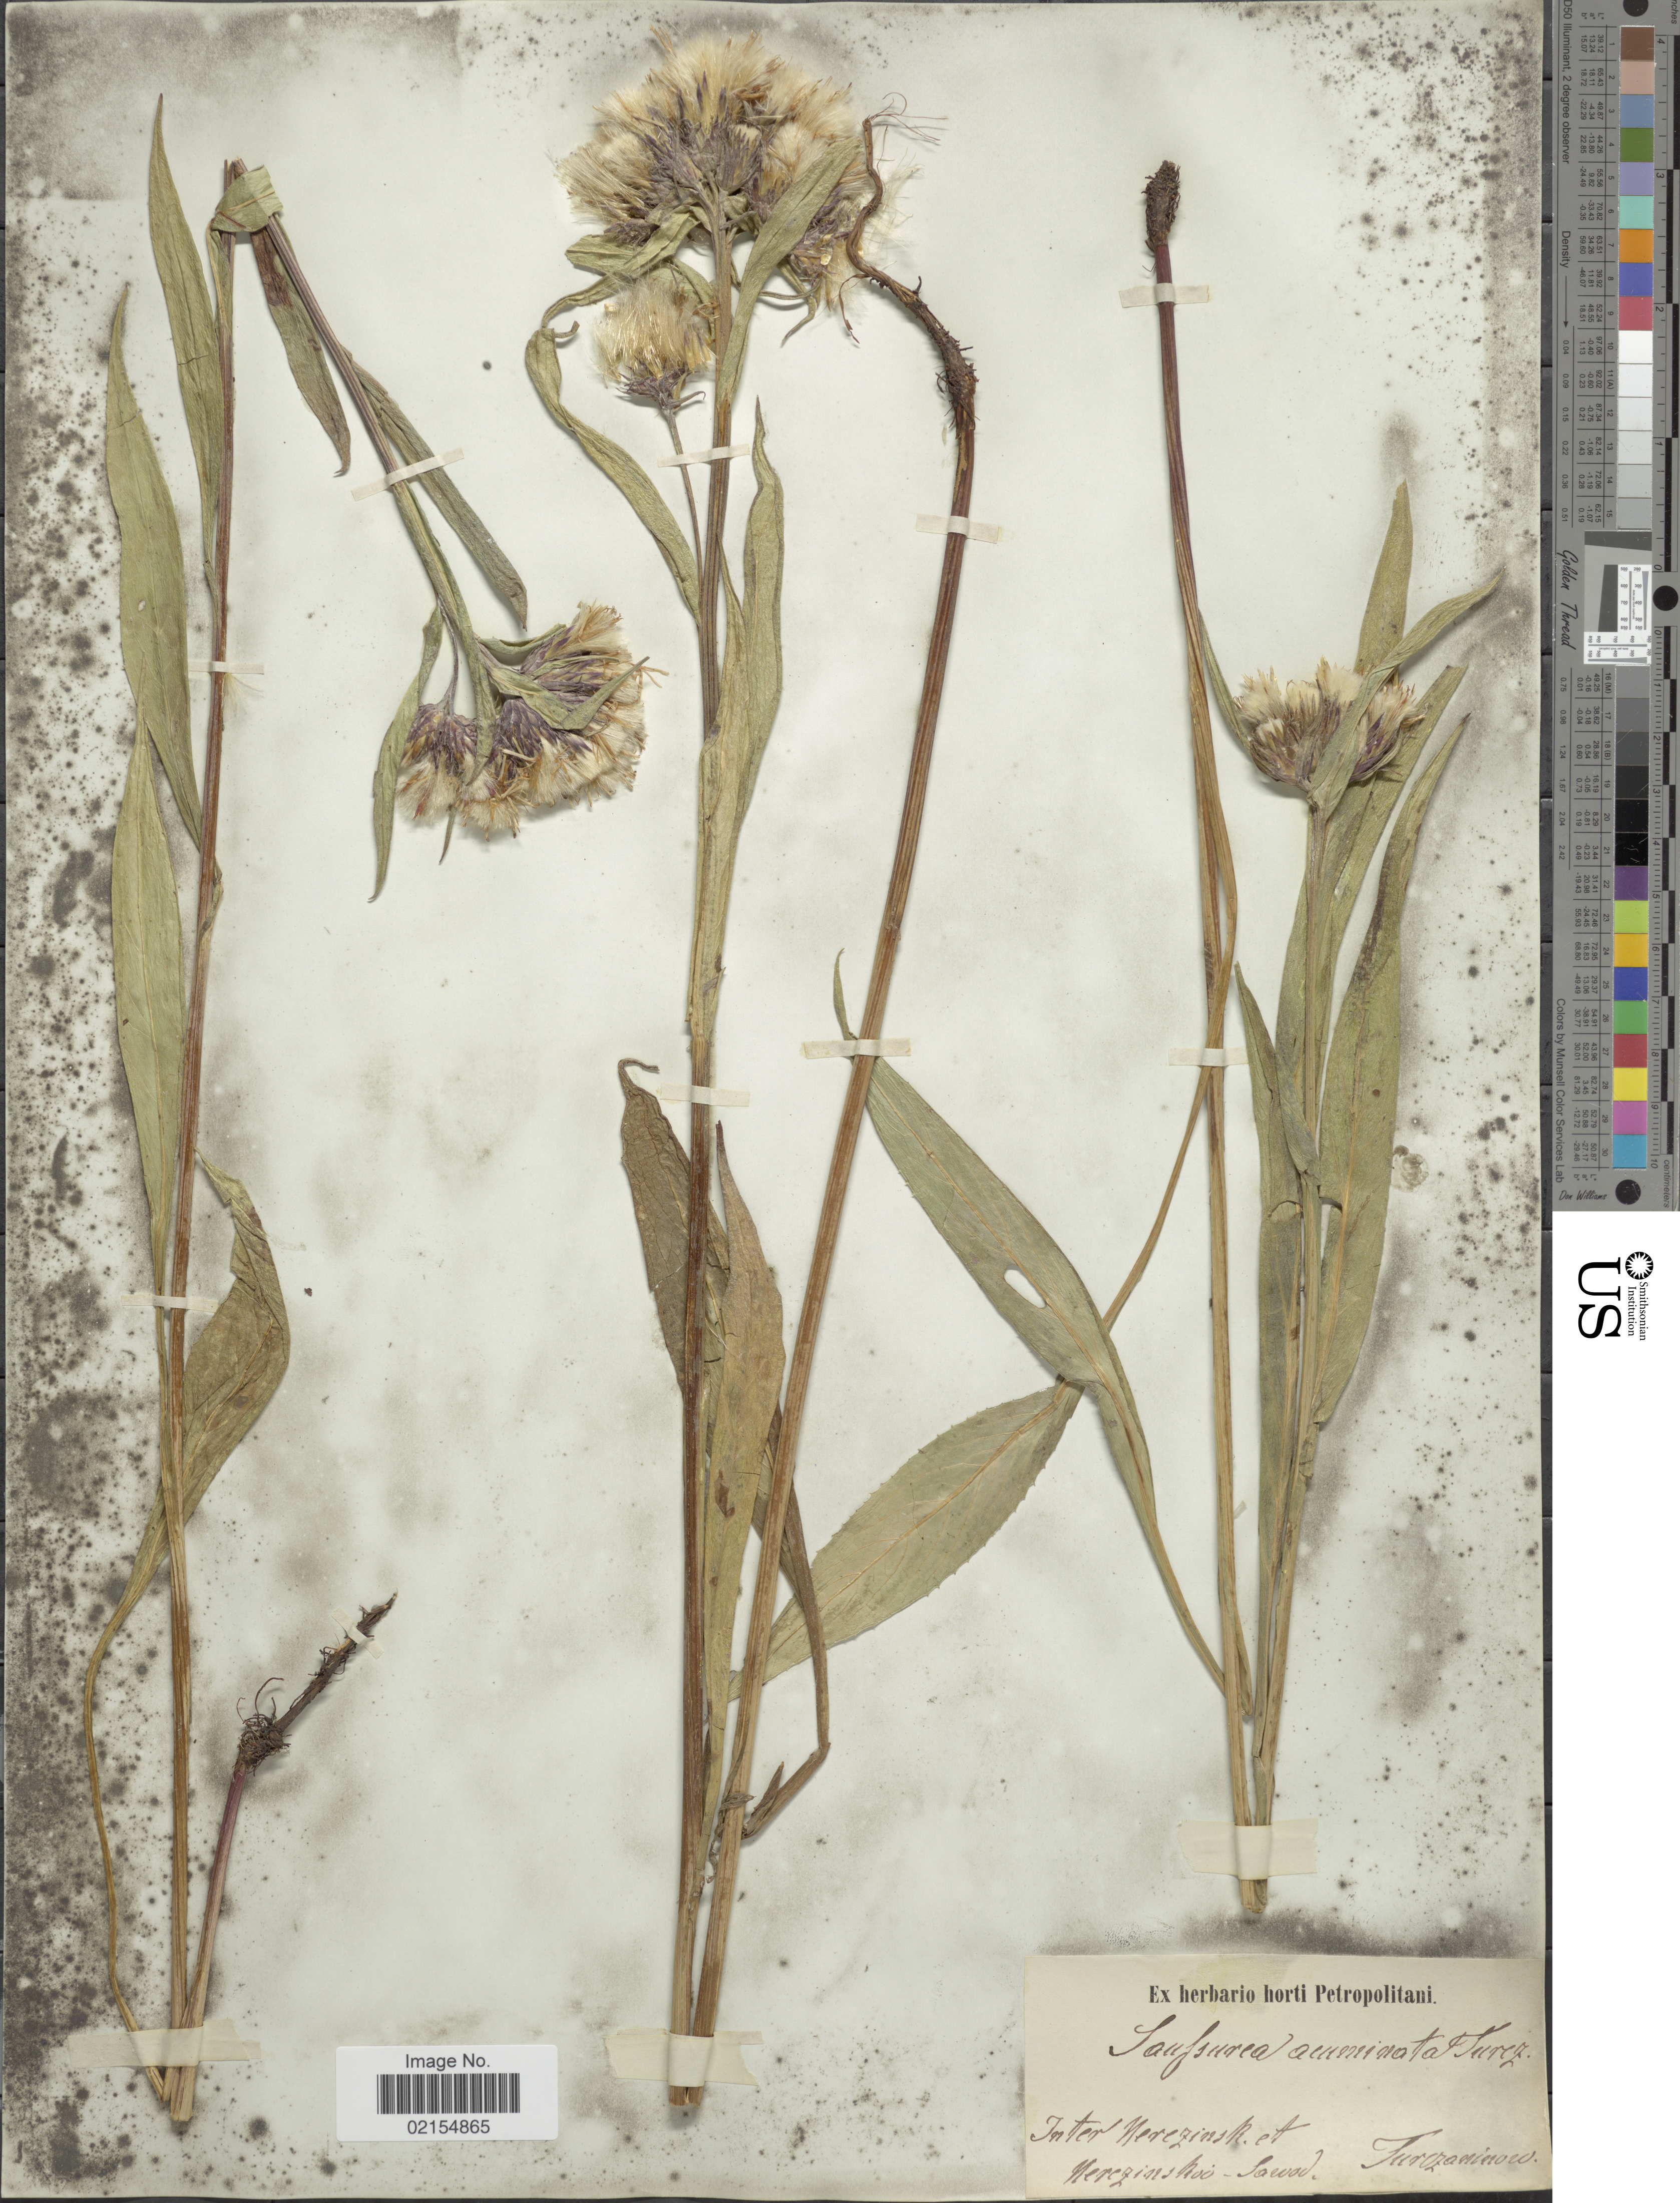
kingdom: Plantae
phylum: Tracheophyta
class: Magnoliopsida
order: Asterales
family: Asteraceae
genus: Saussurea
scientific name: Saussurea acuminata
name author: Turcz.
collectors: -. Turezaninow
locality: Inter Nerczinsk et Nerczinkiov, Soev [interpreted]